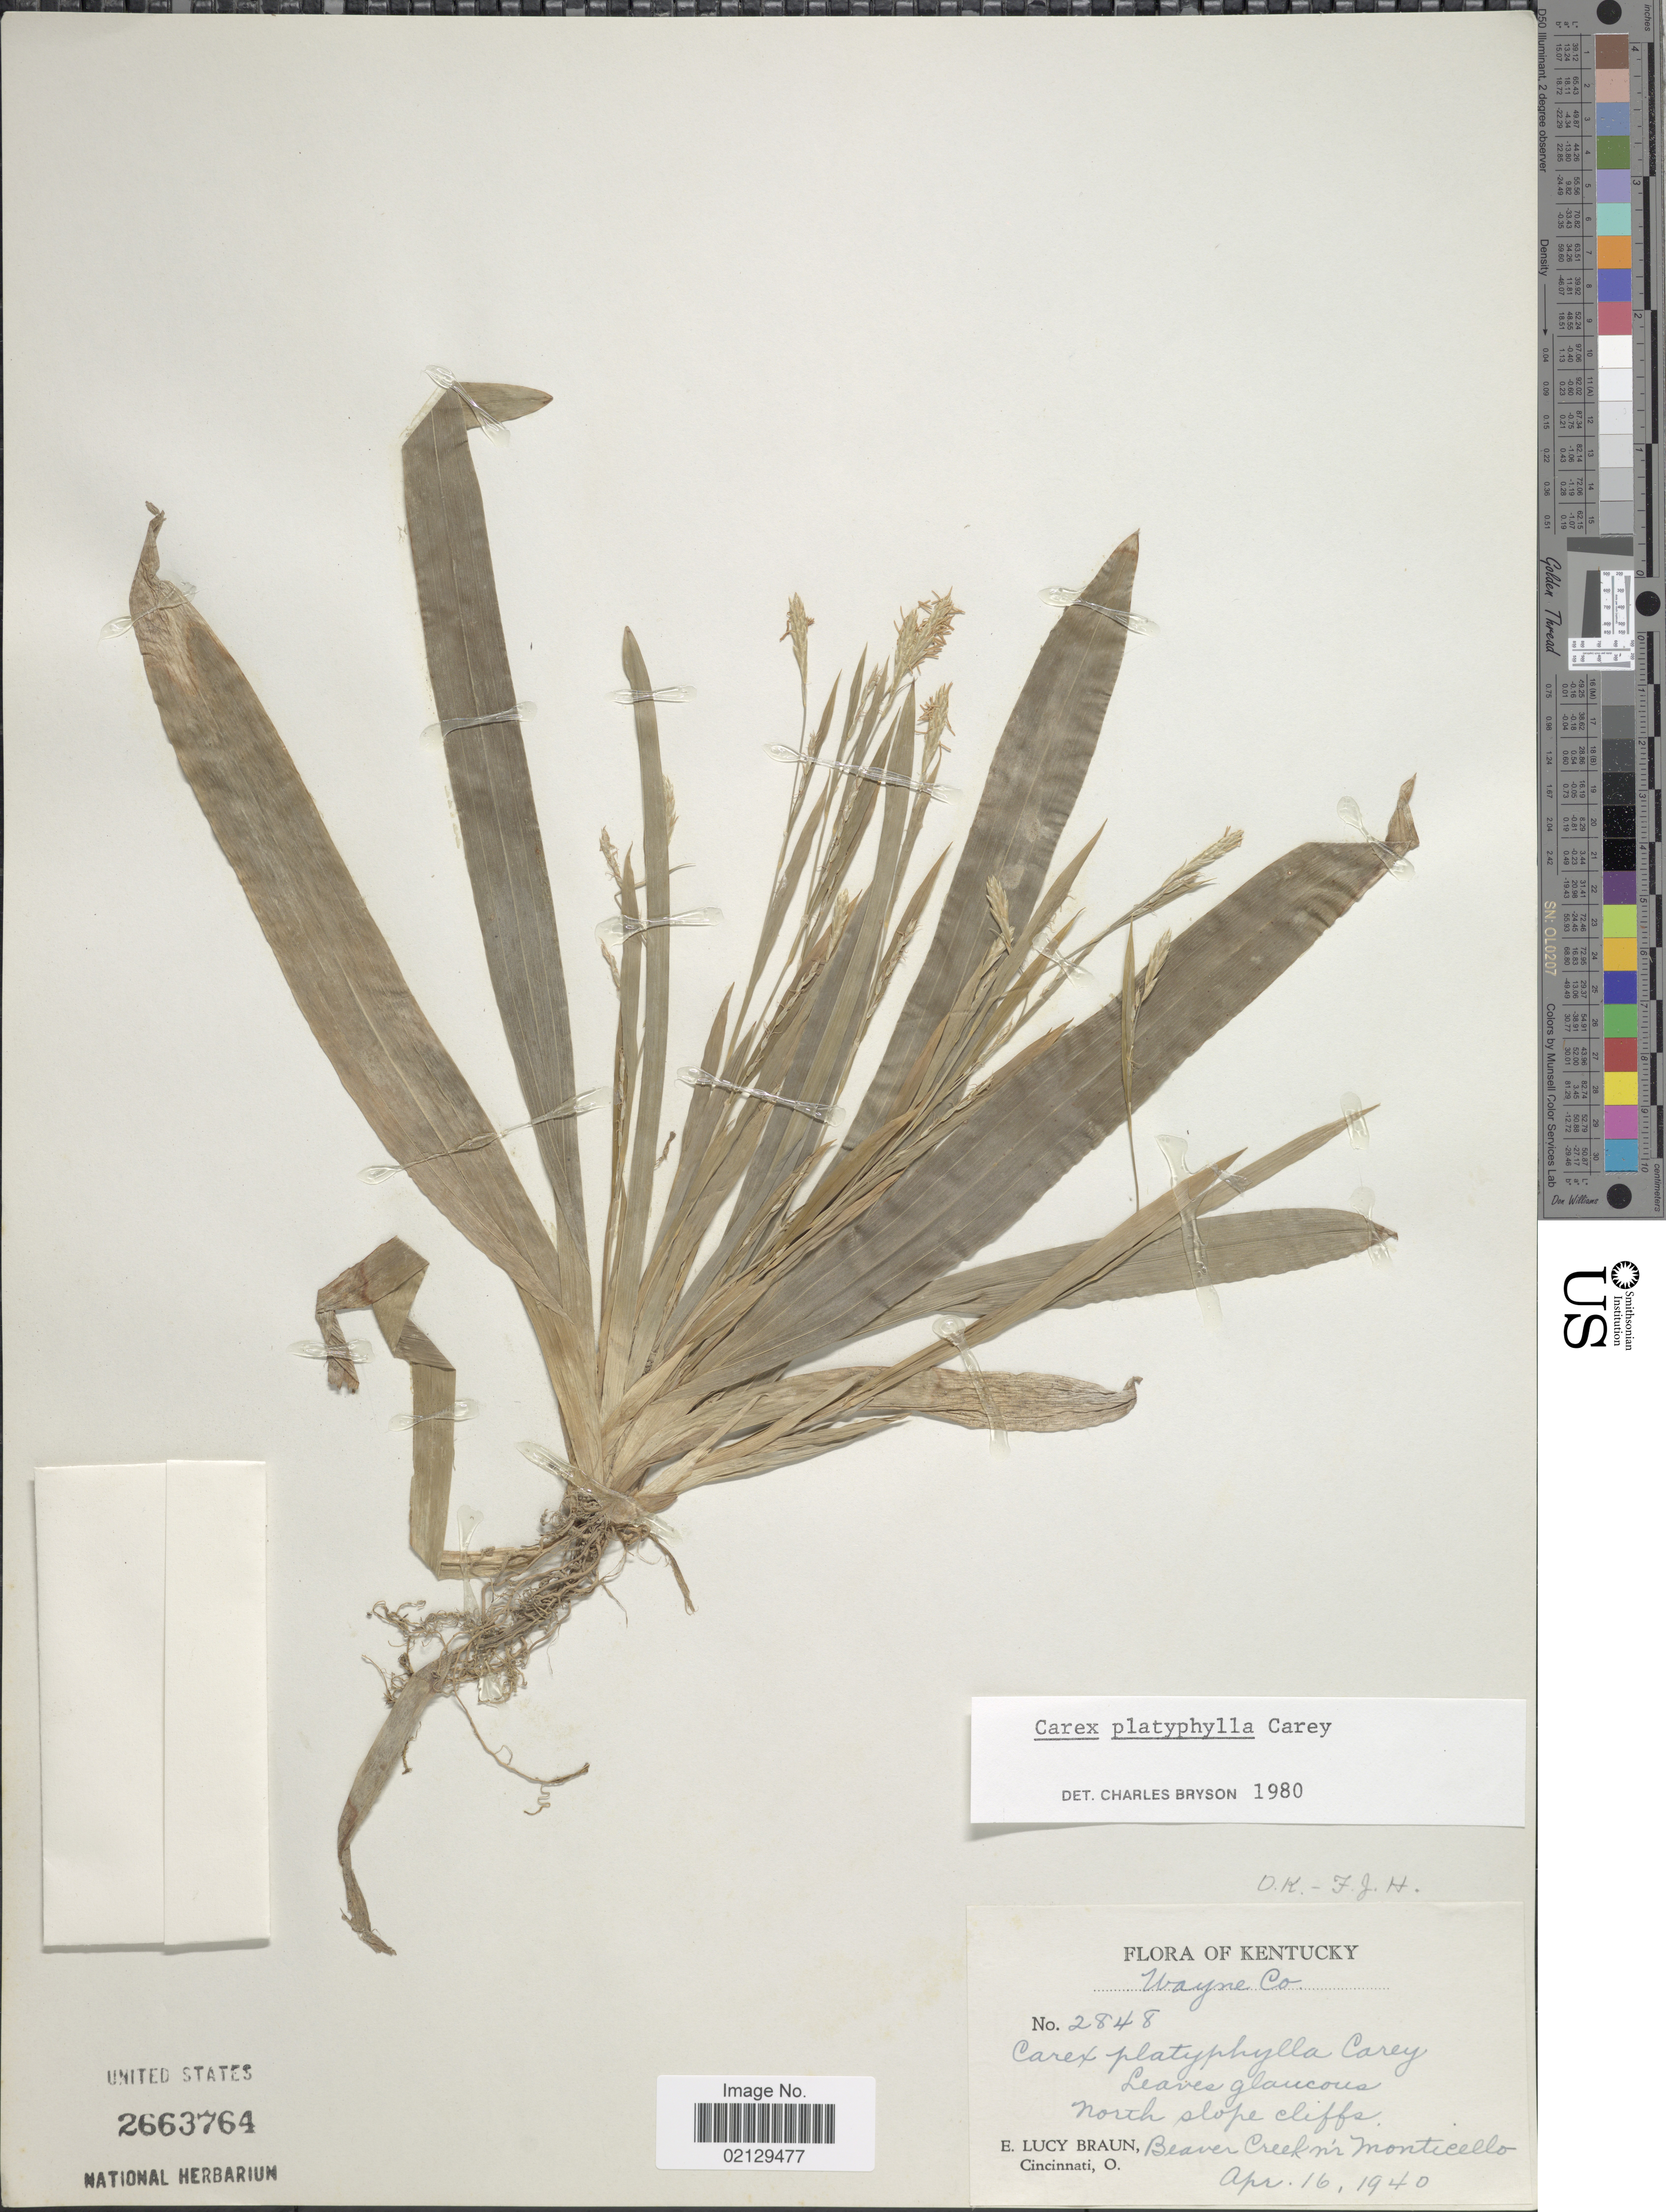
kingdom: Plantae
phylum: Tracheophyta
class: Liliopsida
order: Poales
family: Cyperaceae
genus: Carex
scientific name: Carex platyphylla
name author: J. Carey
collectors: E. L. Braun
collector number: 2848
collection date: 1940-04-16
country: United States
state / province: Kentucky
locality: Wayne Co., North slope cliffs, Beaver Creek near Monticello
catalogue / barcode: US 2663764